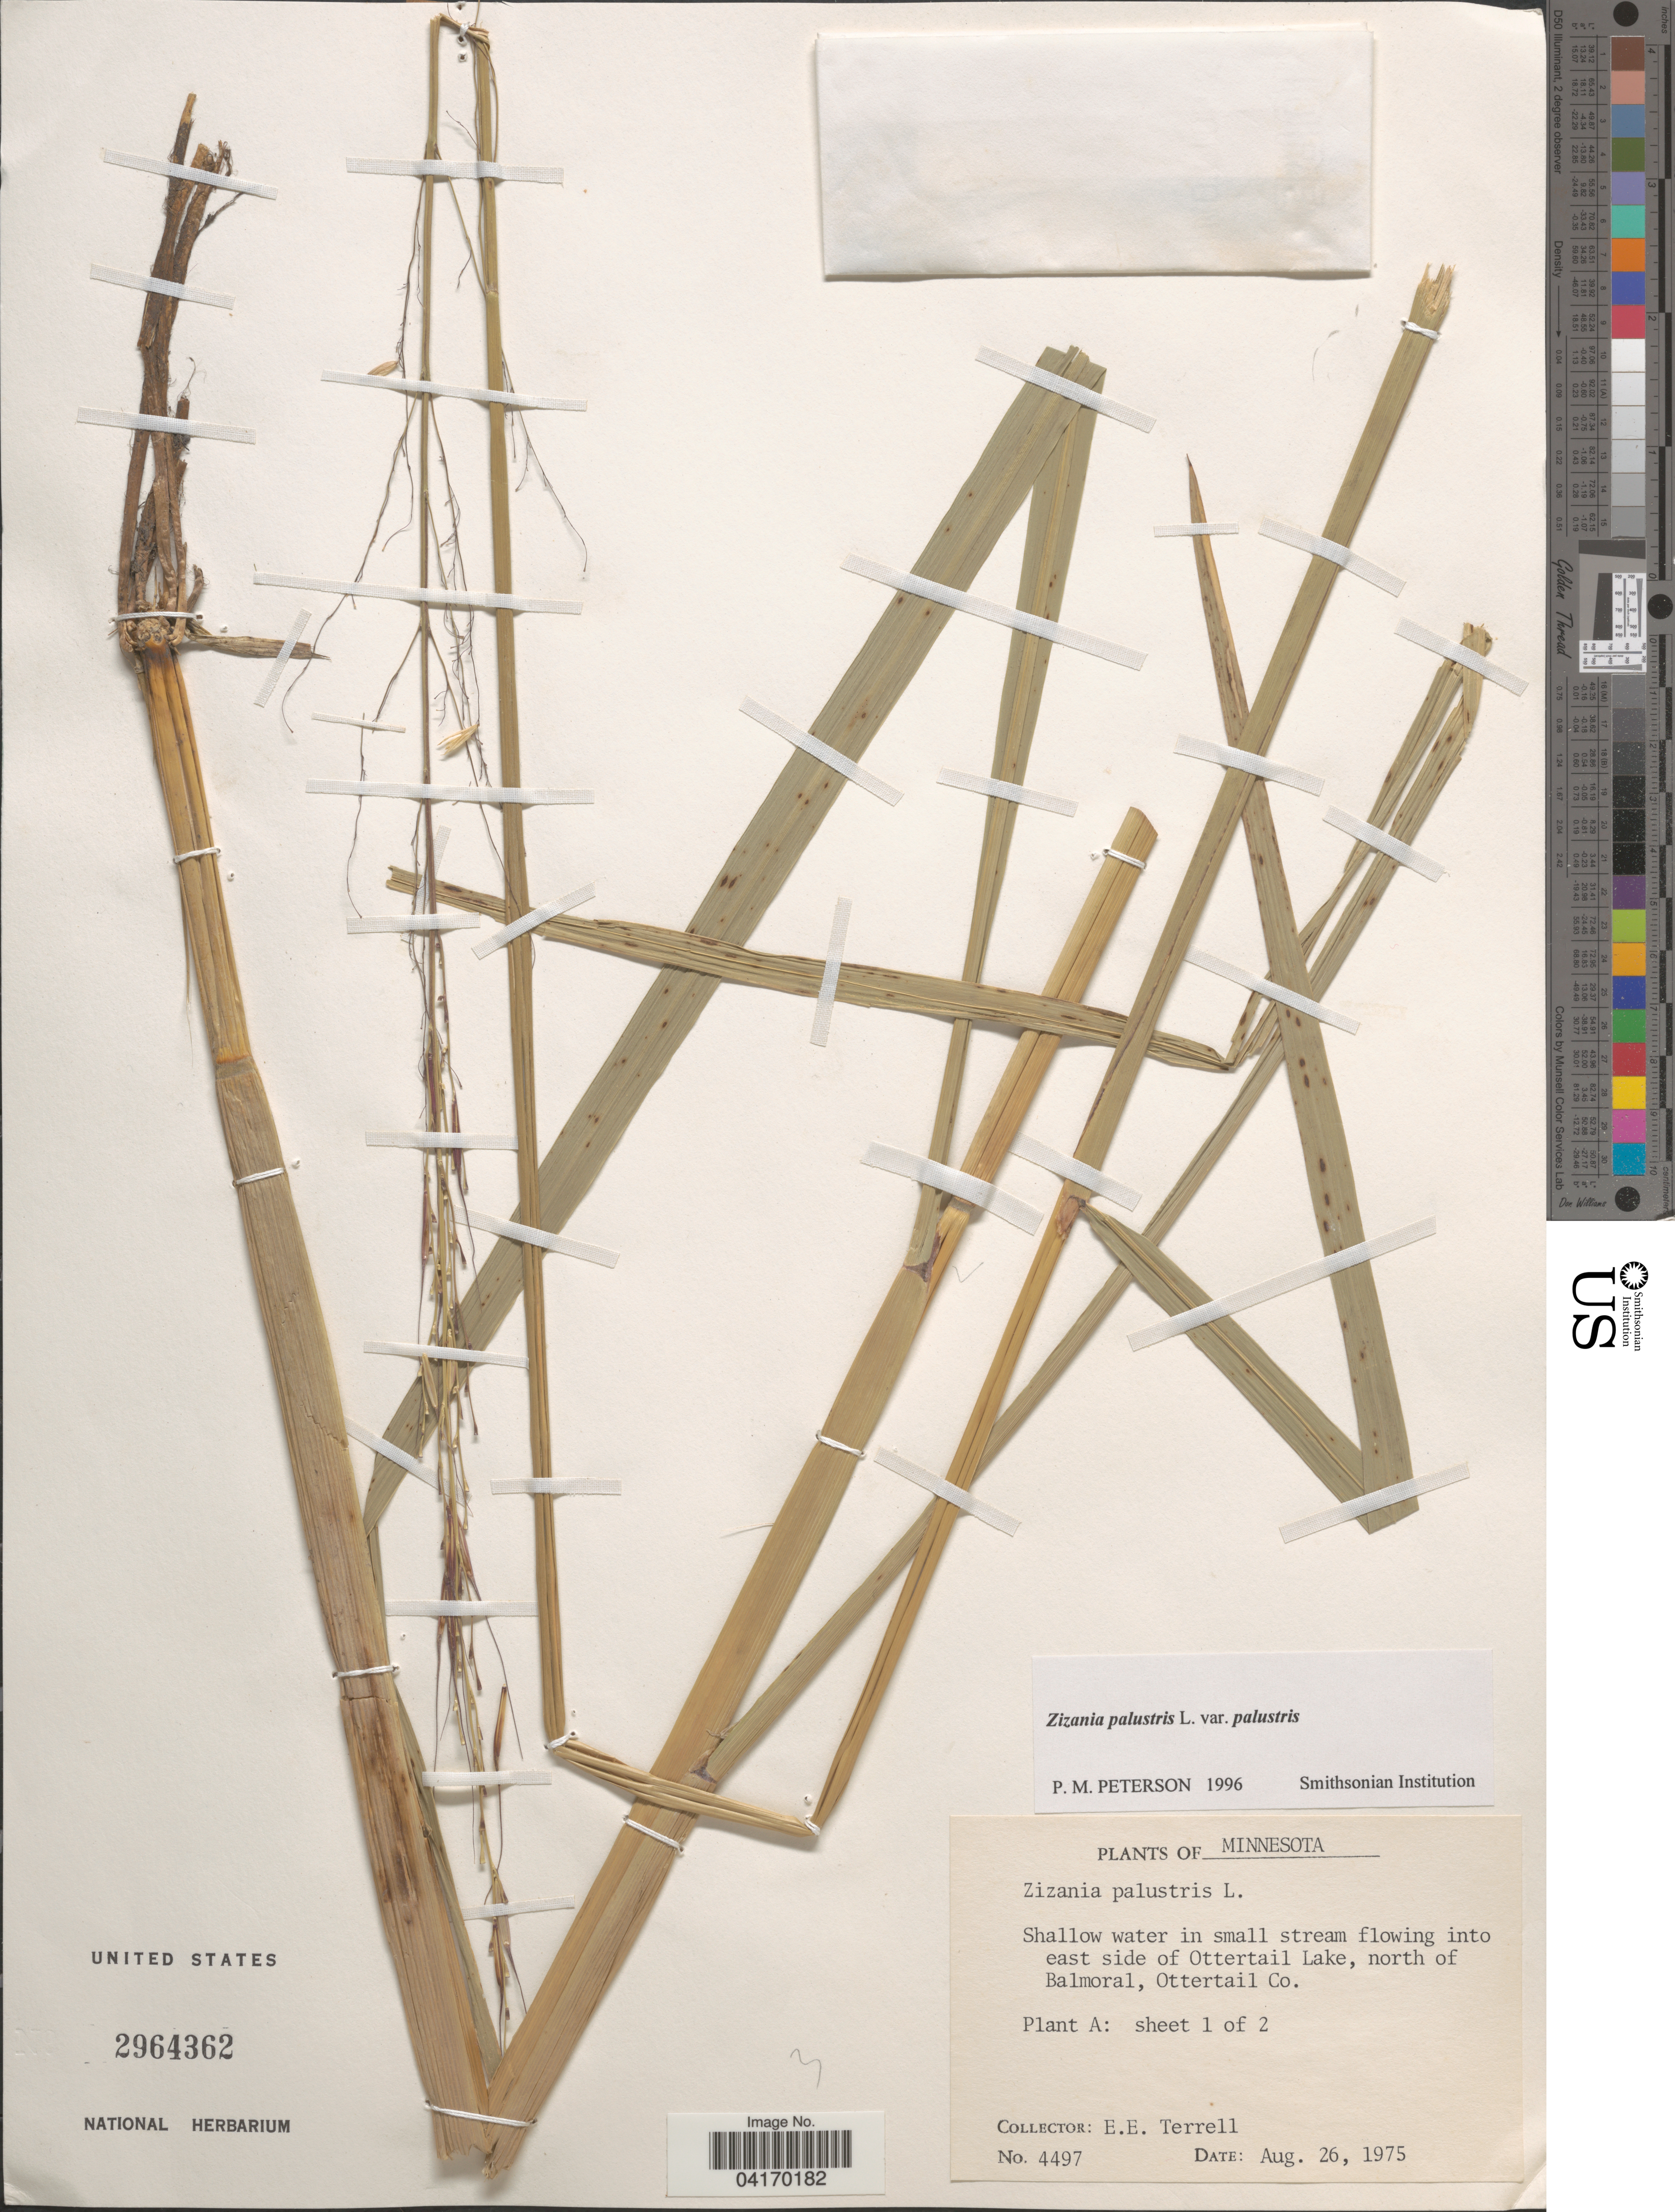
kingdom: Plantae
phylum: Tracheophyta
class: Liliopsida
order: Poales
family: Poaceae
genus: Zizania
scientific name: Zizania palustris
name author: L.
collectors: E. E. Terrell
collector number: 4497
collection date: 1975-08-26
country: United States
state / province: Minnesota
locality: Shallow water in small stream flowing into east side of Ottertail Lake, north of Balmoral, Ottertail Co.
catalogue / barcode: US 2964362